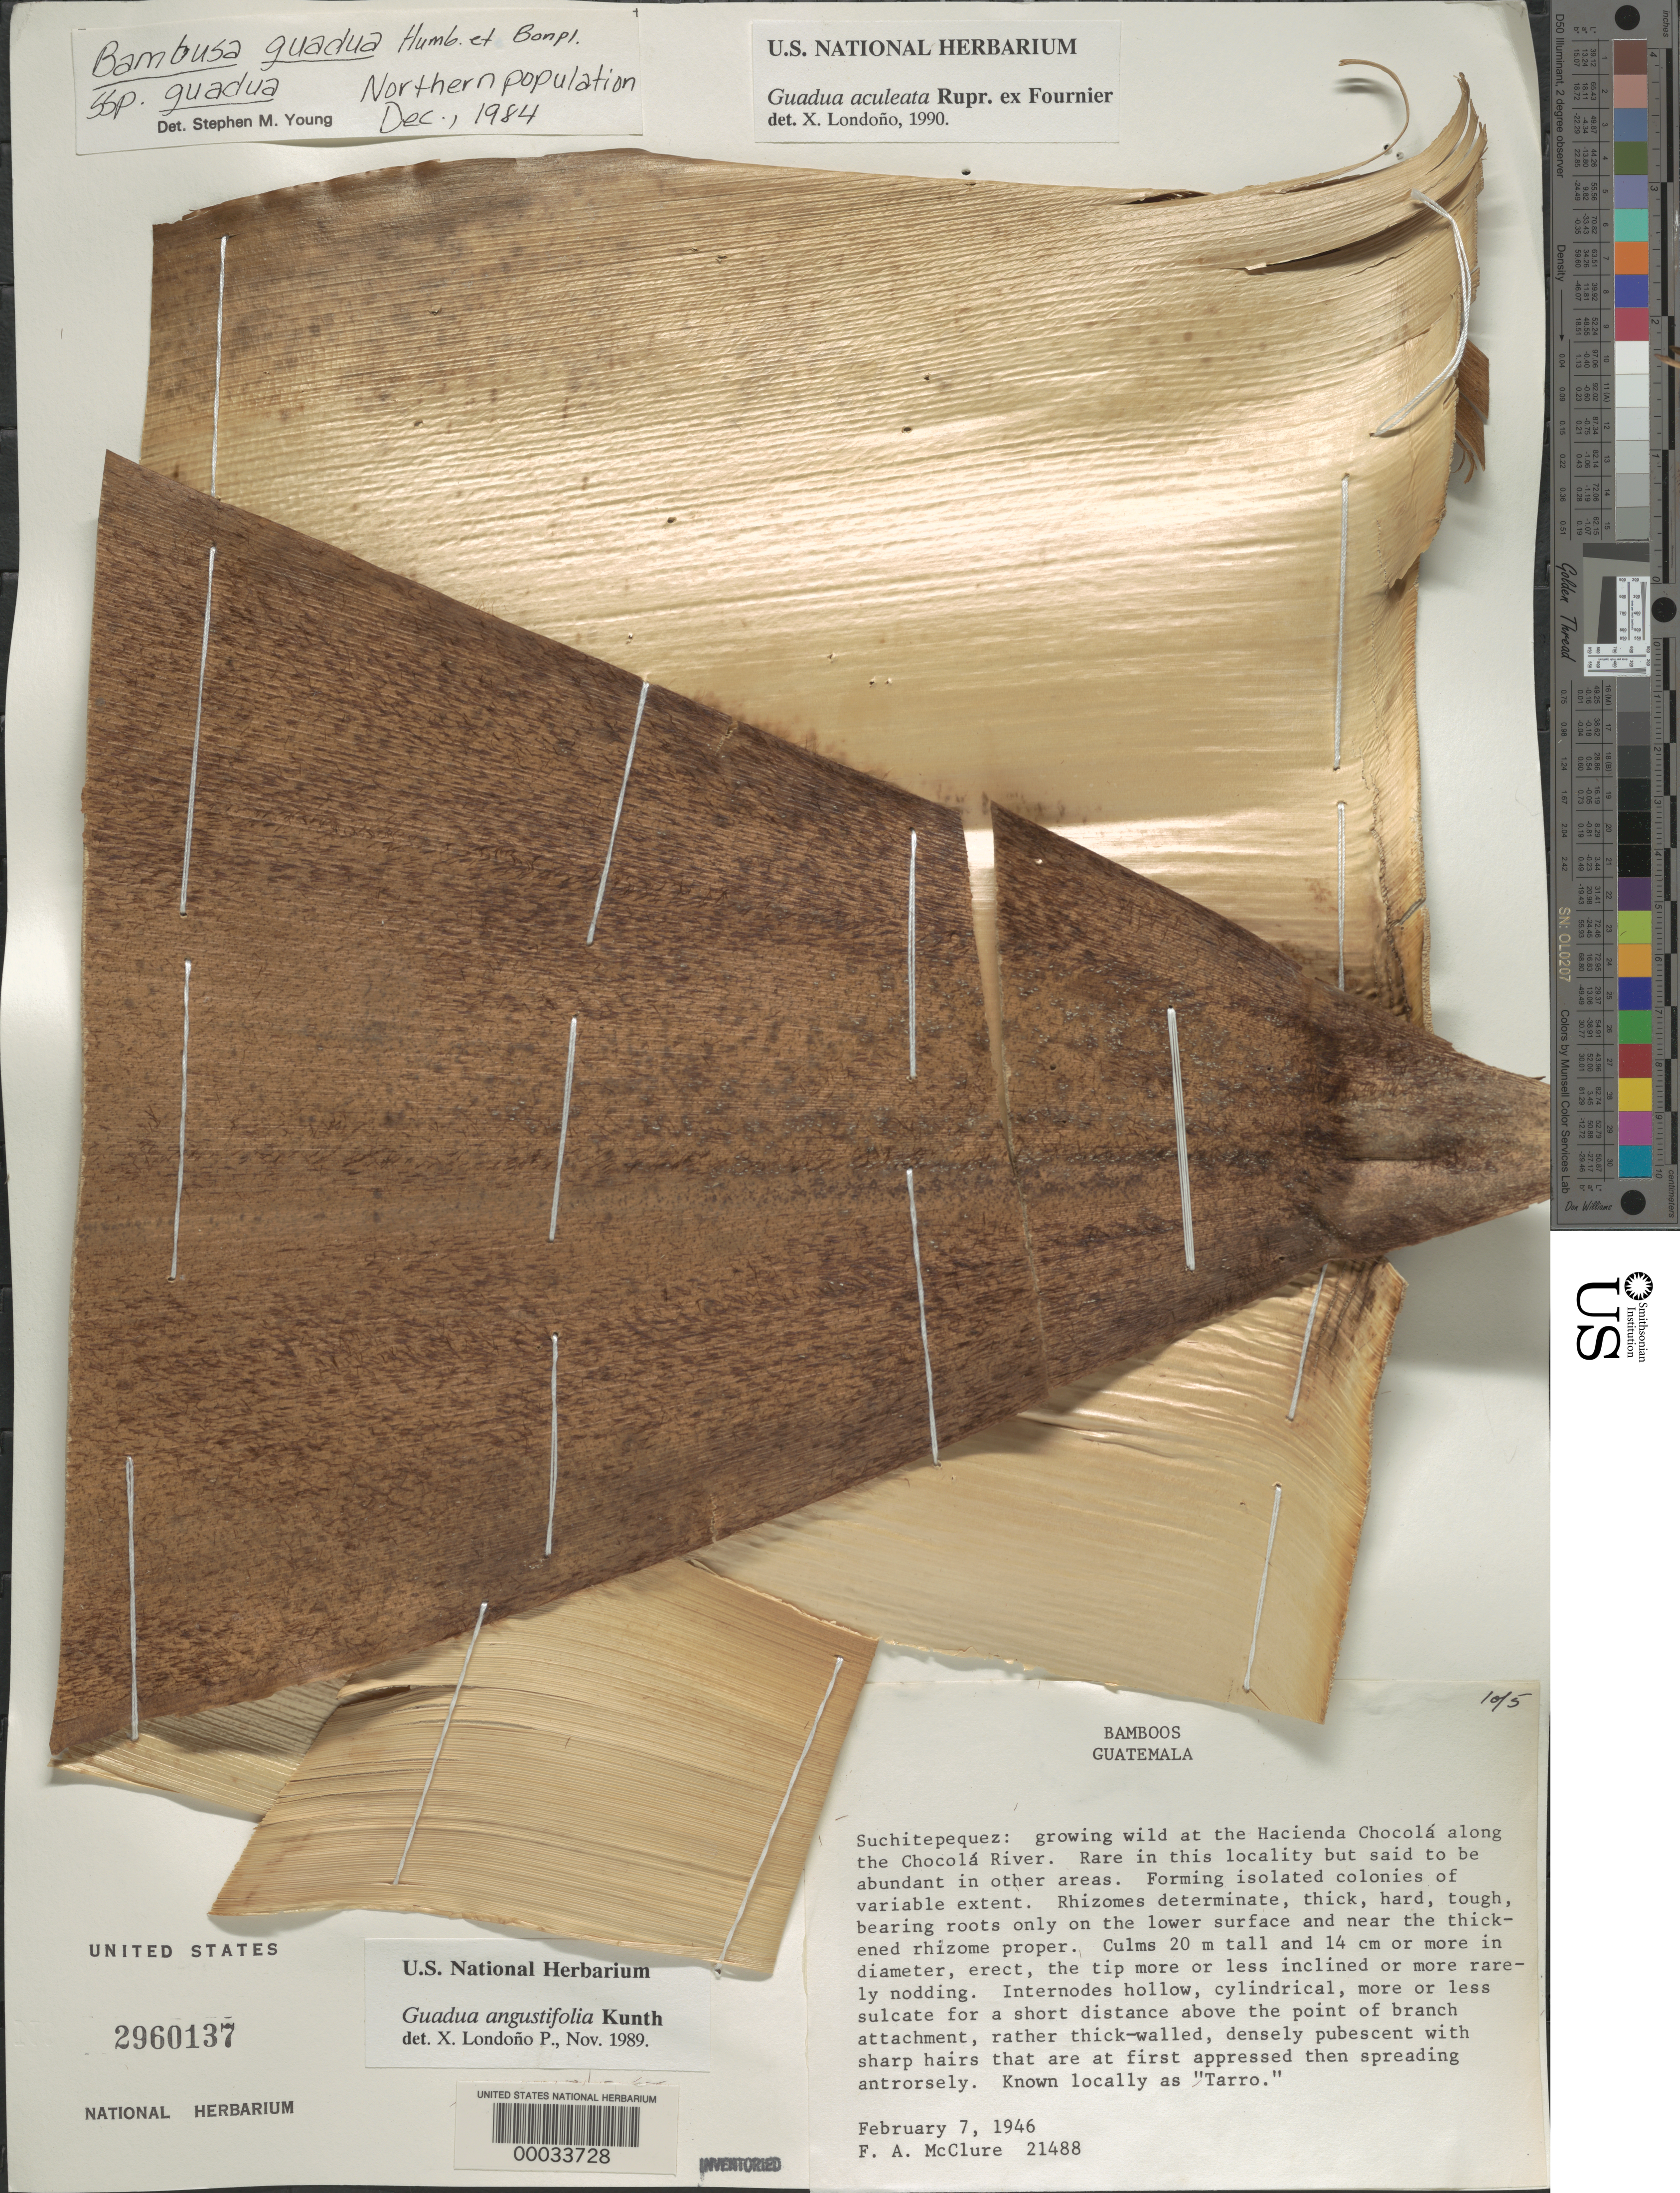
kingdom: Plantae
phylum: Tracheophyta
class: Liliopsida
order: Poales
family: Poaceae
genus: Guadua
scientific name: Guadua aculeata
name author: Rupr. ex E. Fourn.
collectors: F. A. McClure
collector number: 21488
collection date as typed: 07 Feb 1946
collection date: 1946-02-07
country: Guatemala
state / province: Suchitepéquez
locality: Hacienda Chocola along the Chocola River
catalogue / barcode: US 2960137